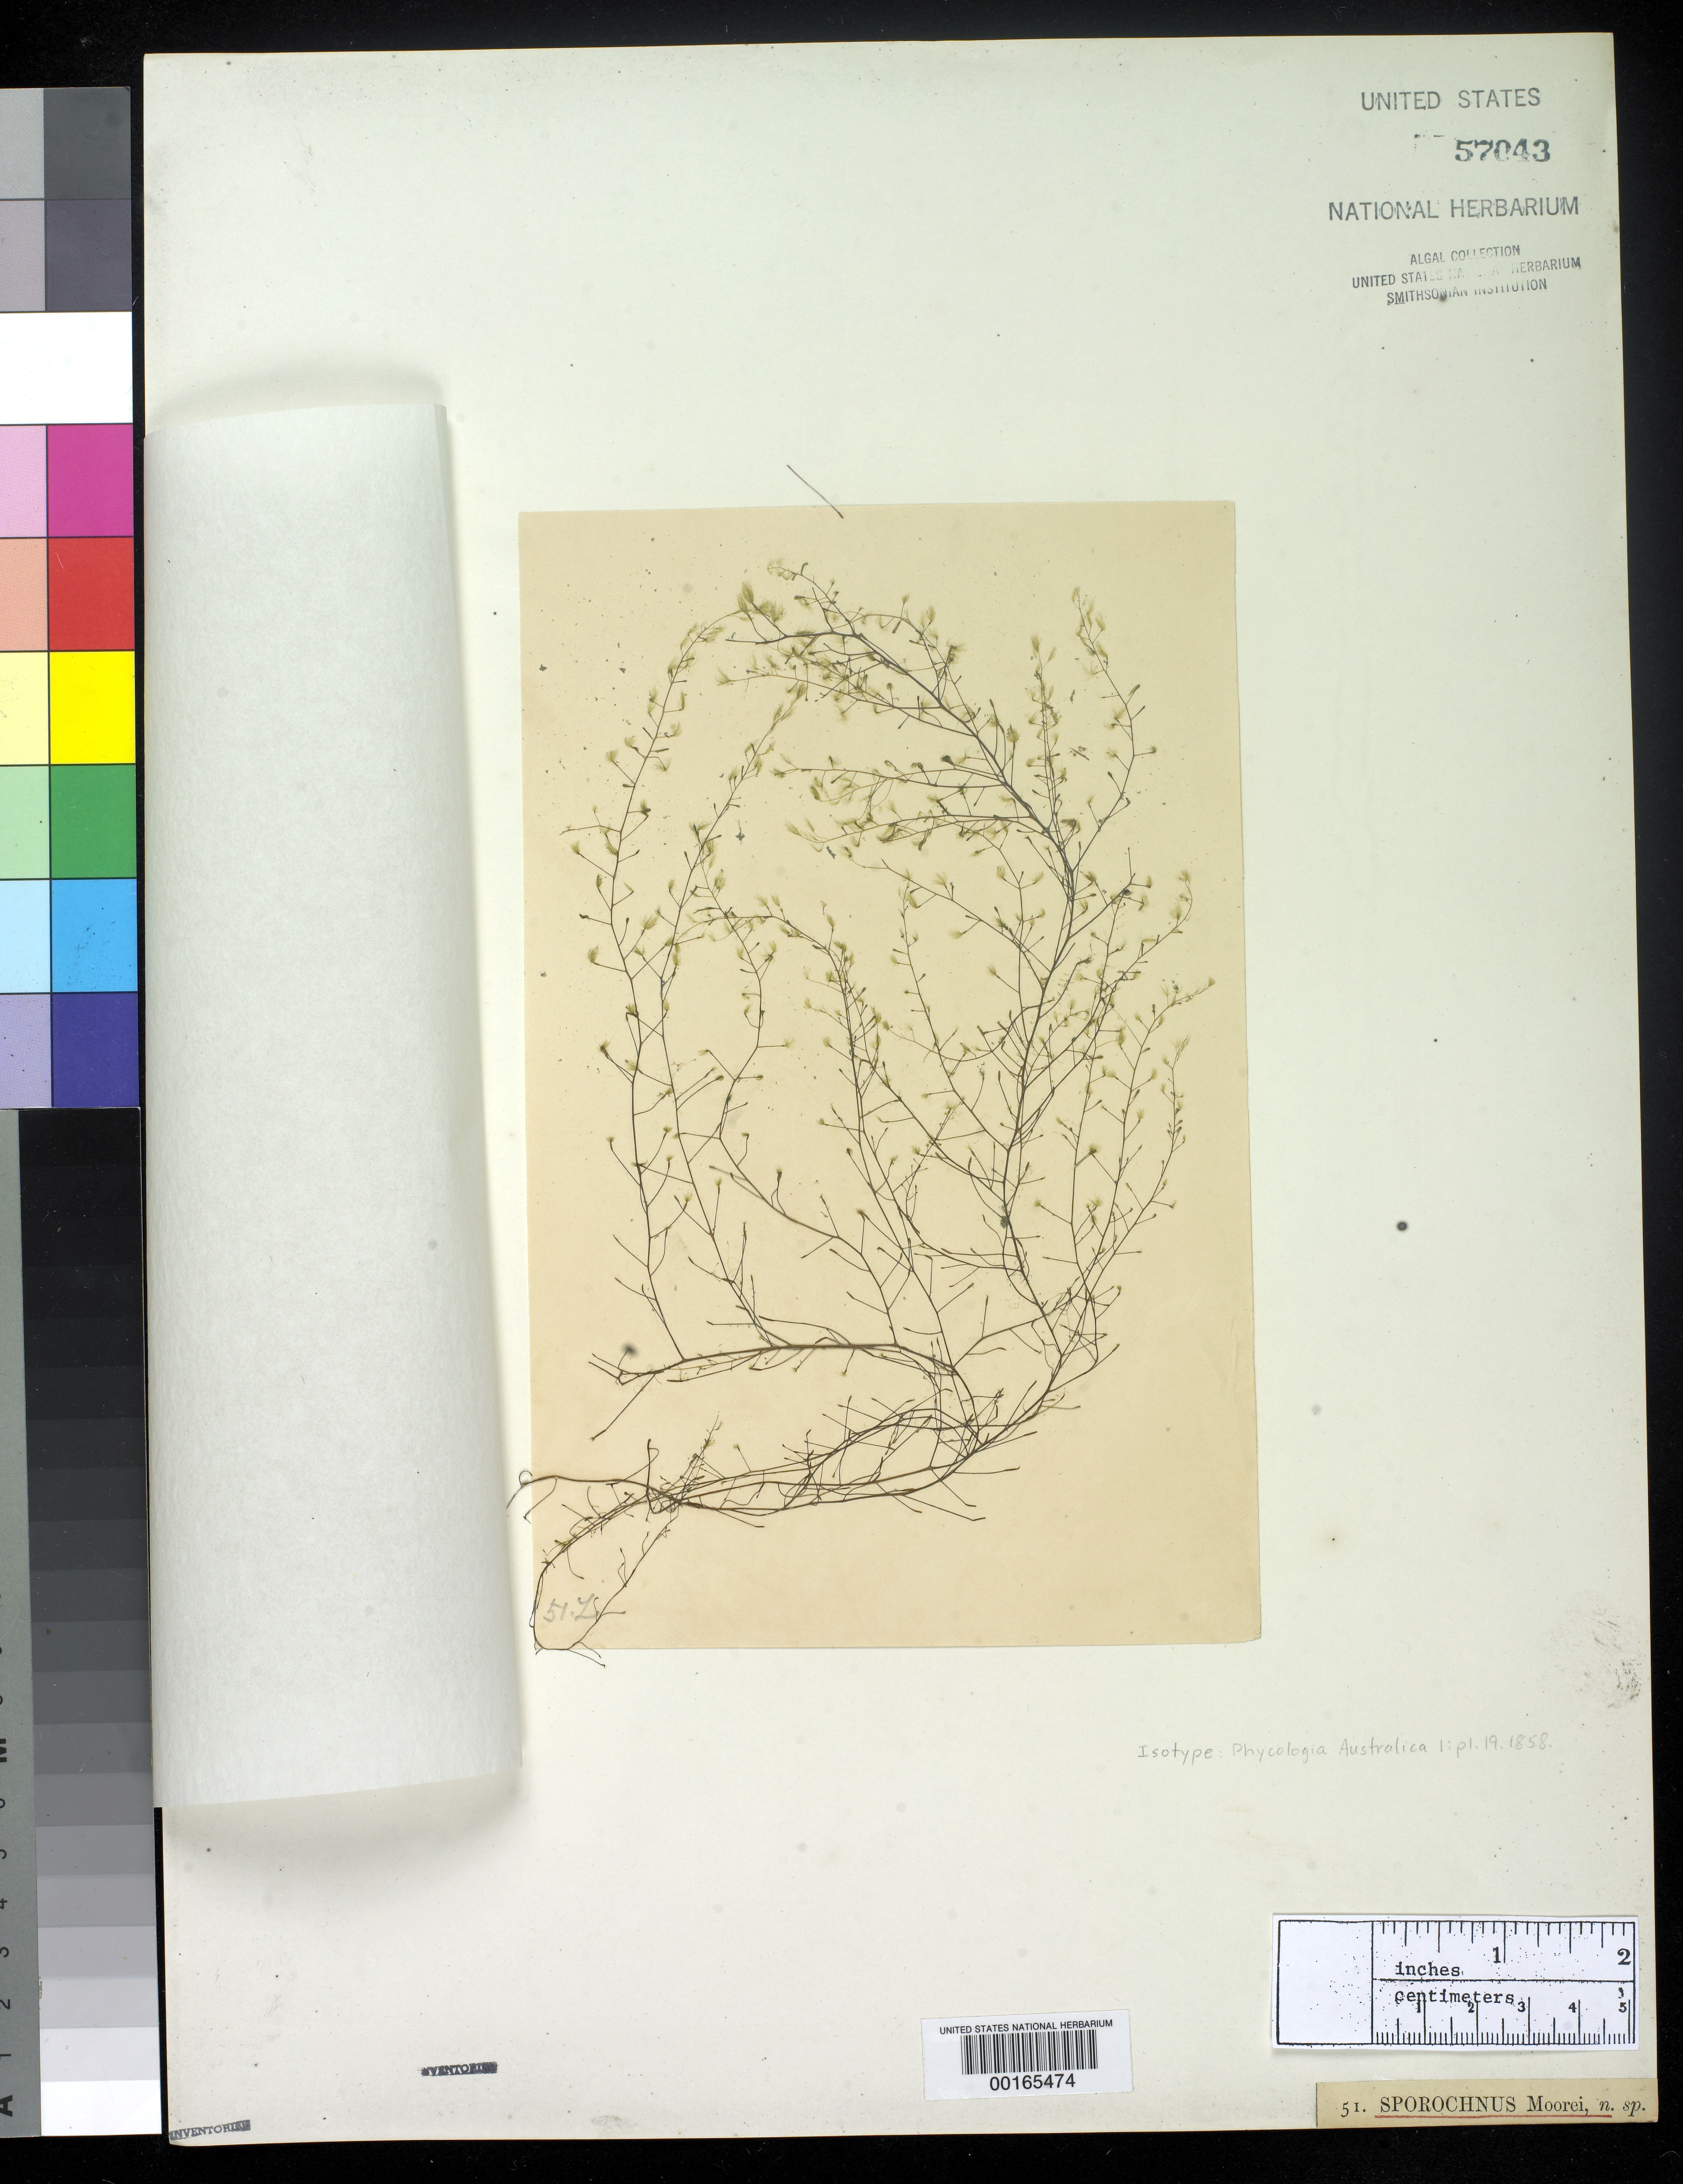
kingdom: Chromista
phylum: Ochrophyta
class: Phaeophyceae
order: Sporochnales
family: Sporochnaceae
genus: Sporochnus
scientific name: Sporochnus moorei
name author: Harv.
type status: Isotype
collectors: C. Moore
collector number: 51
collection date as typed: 1854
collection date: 1854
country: Australia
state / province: New South Wales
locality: Parramatta River.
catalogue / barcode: US 57043